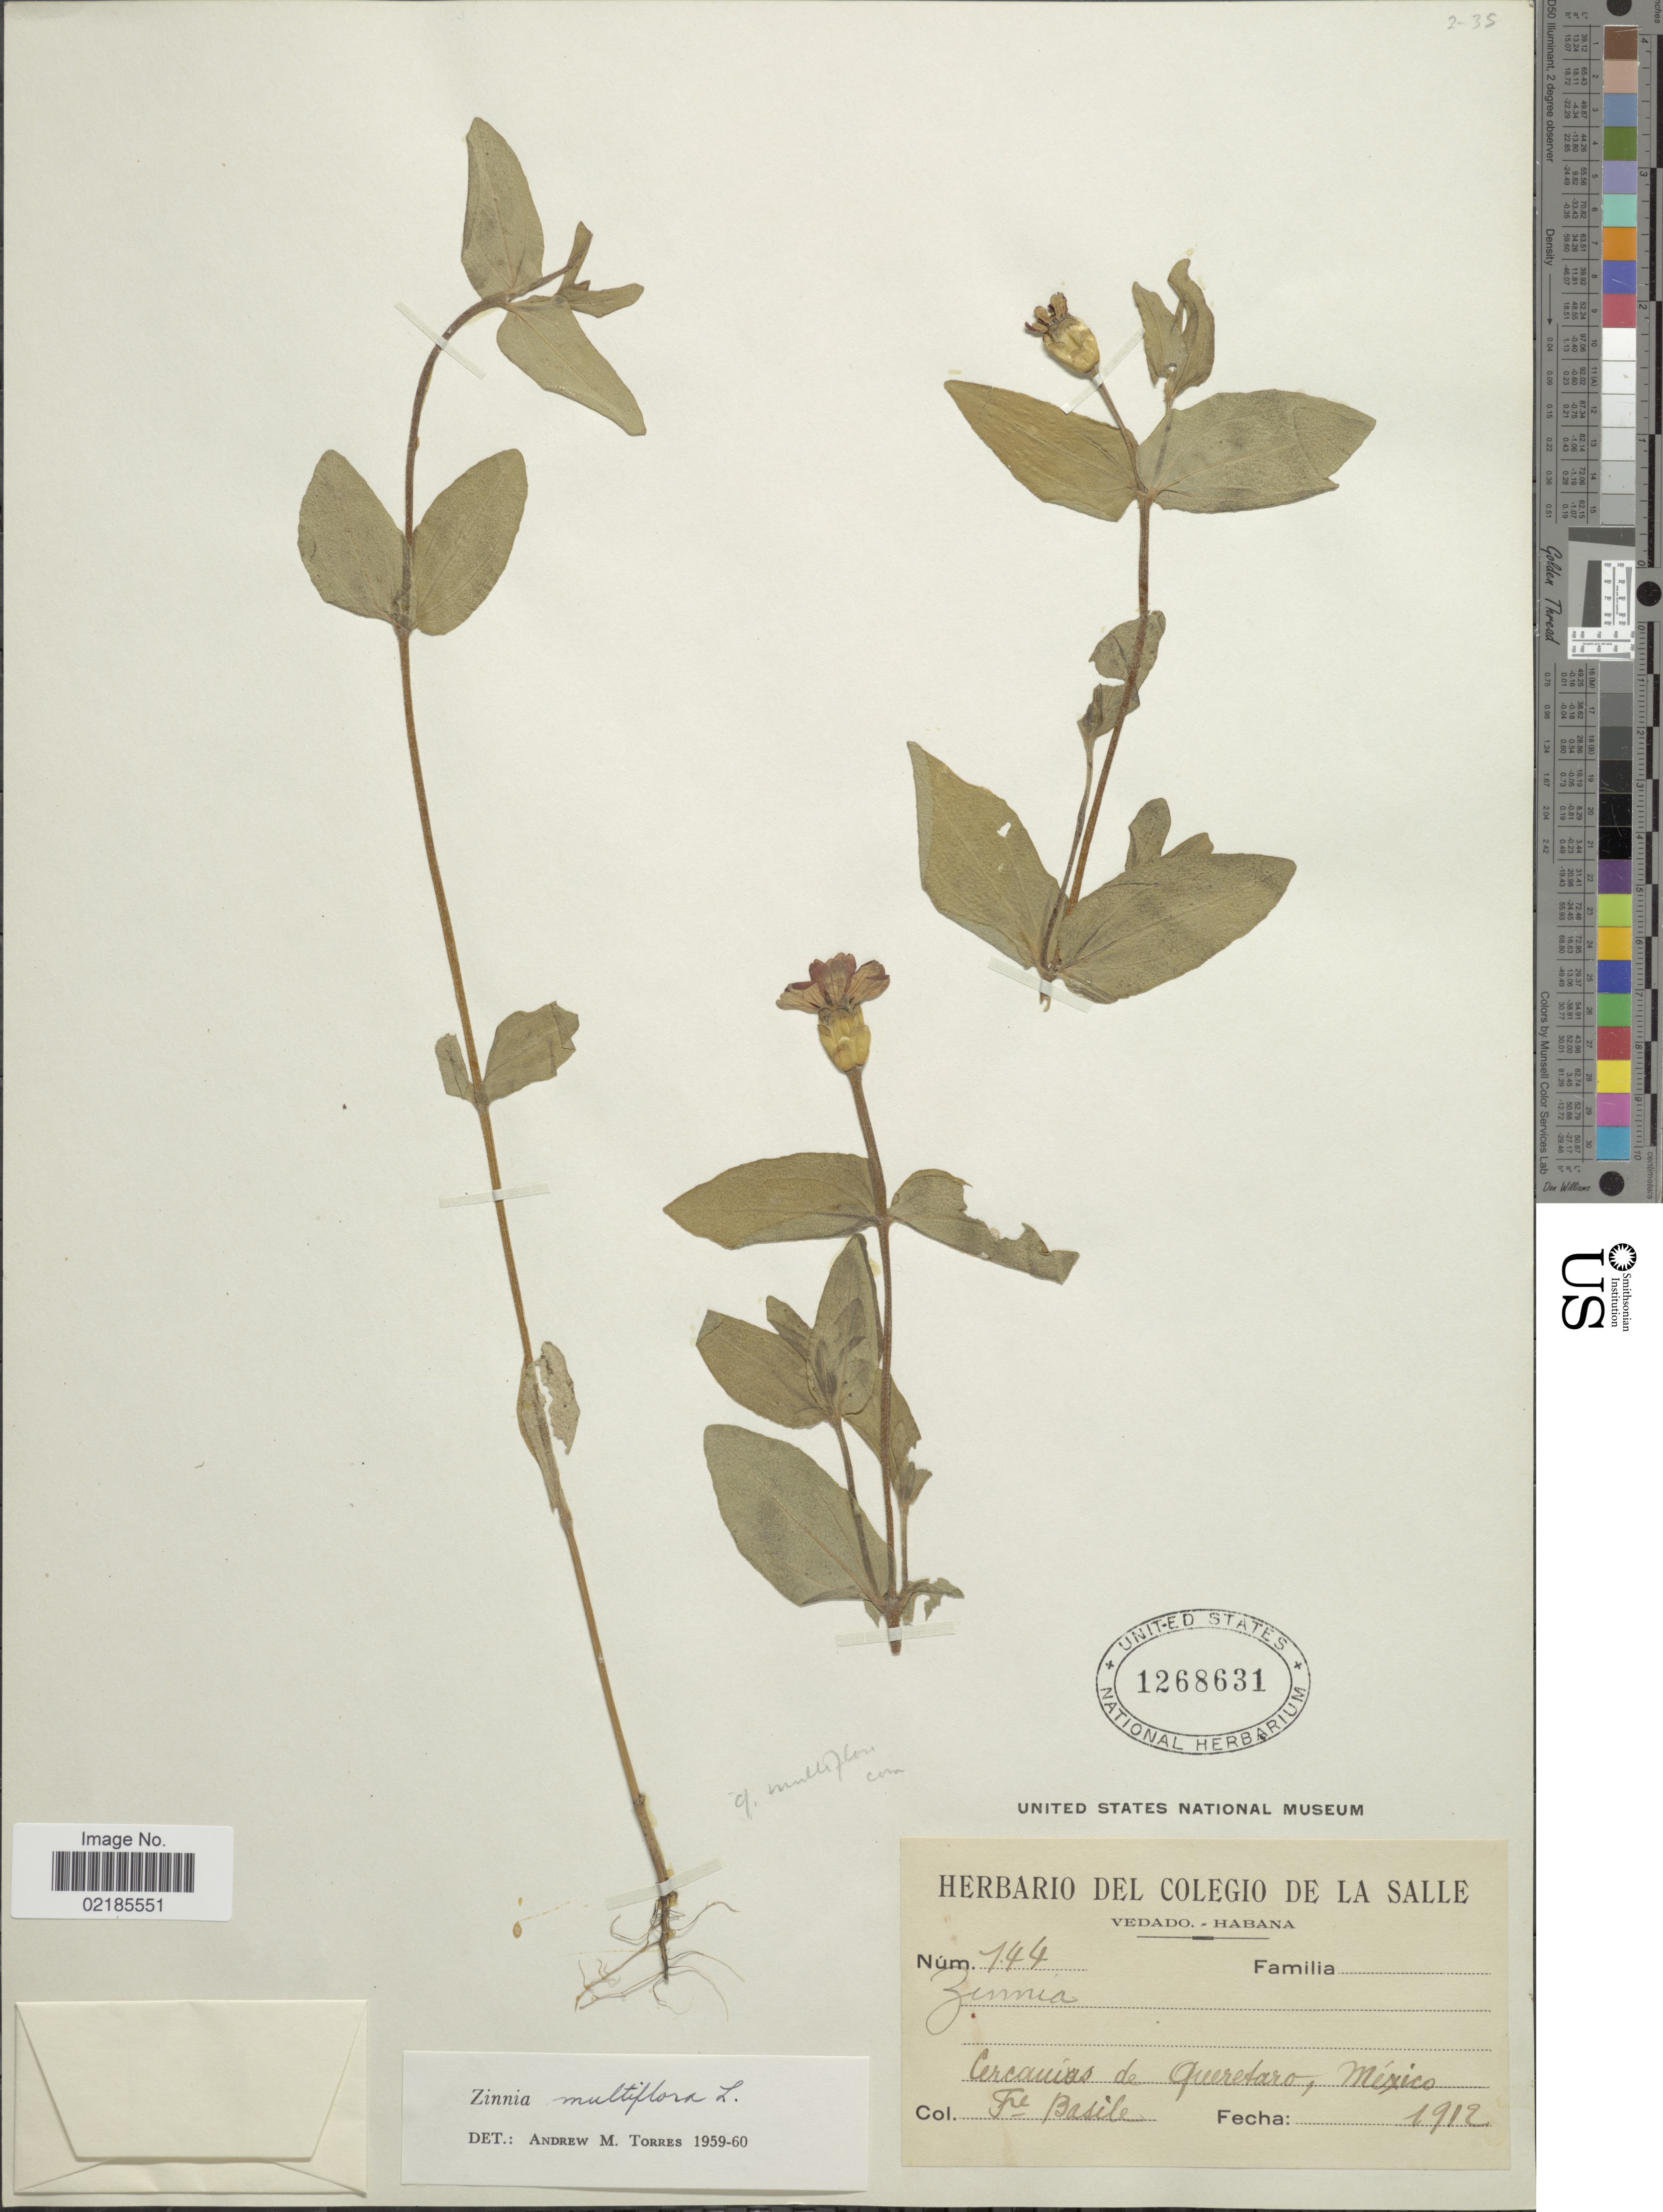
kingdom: Plantae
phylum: Tracheophyta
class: Magnoliopsida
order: Asterales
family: Asteraceae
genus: Zinnia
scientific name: Zinnia peruviana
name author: (L.) L.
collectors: Bro. Basile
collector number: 144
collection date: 1912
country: Mexico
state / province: Querétaro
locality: Cercanias de Queretaro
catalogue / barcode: US 1268631